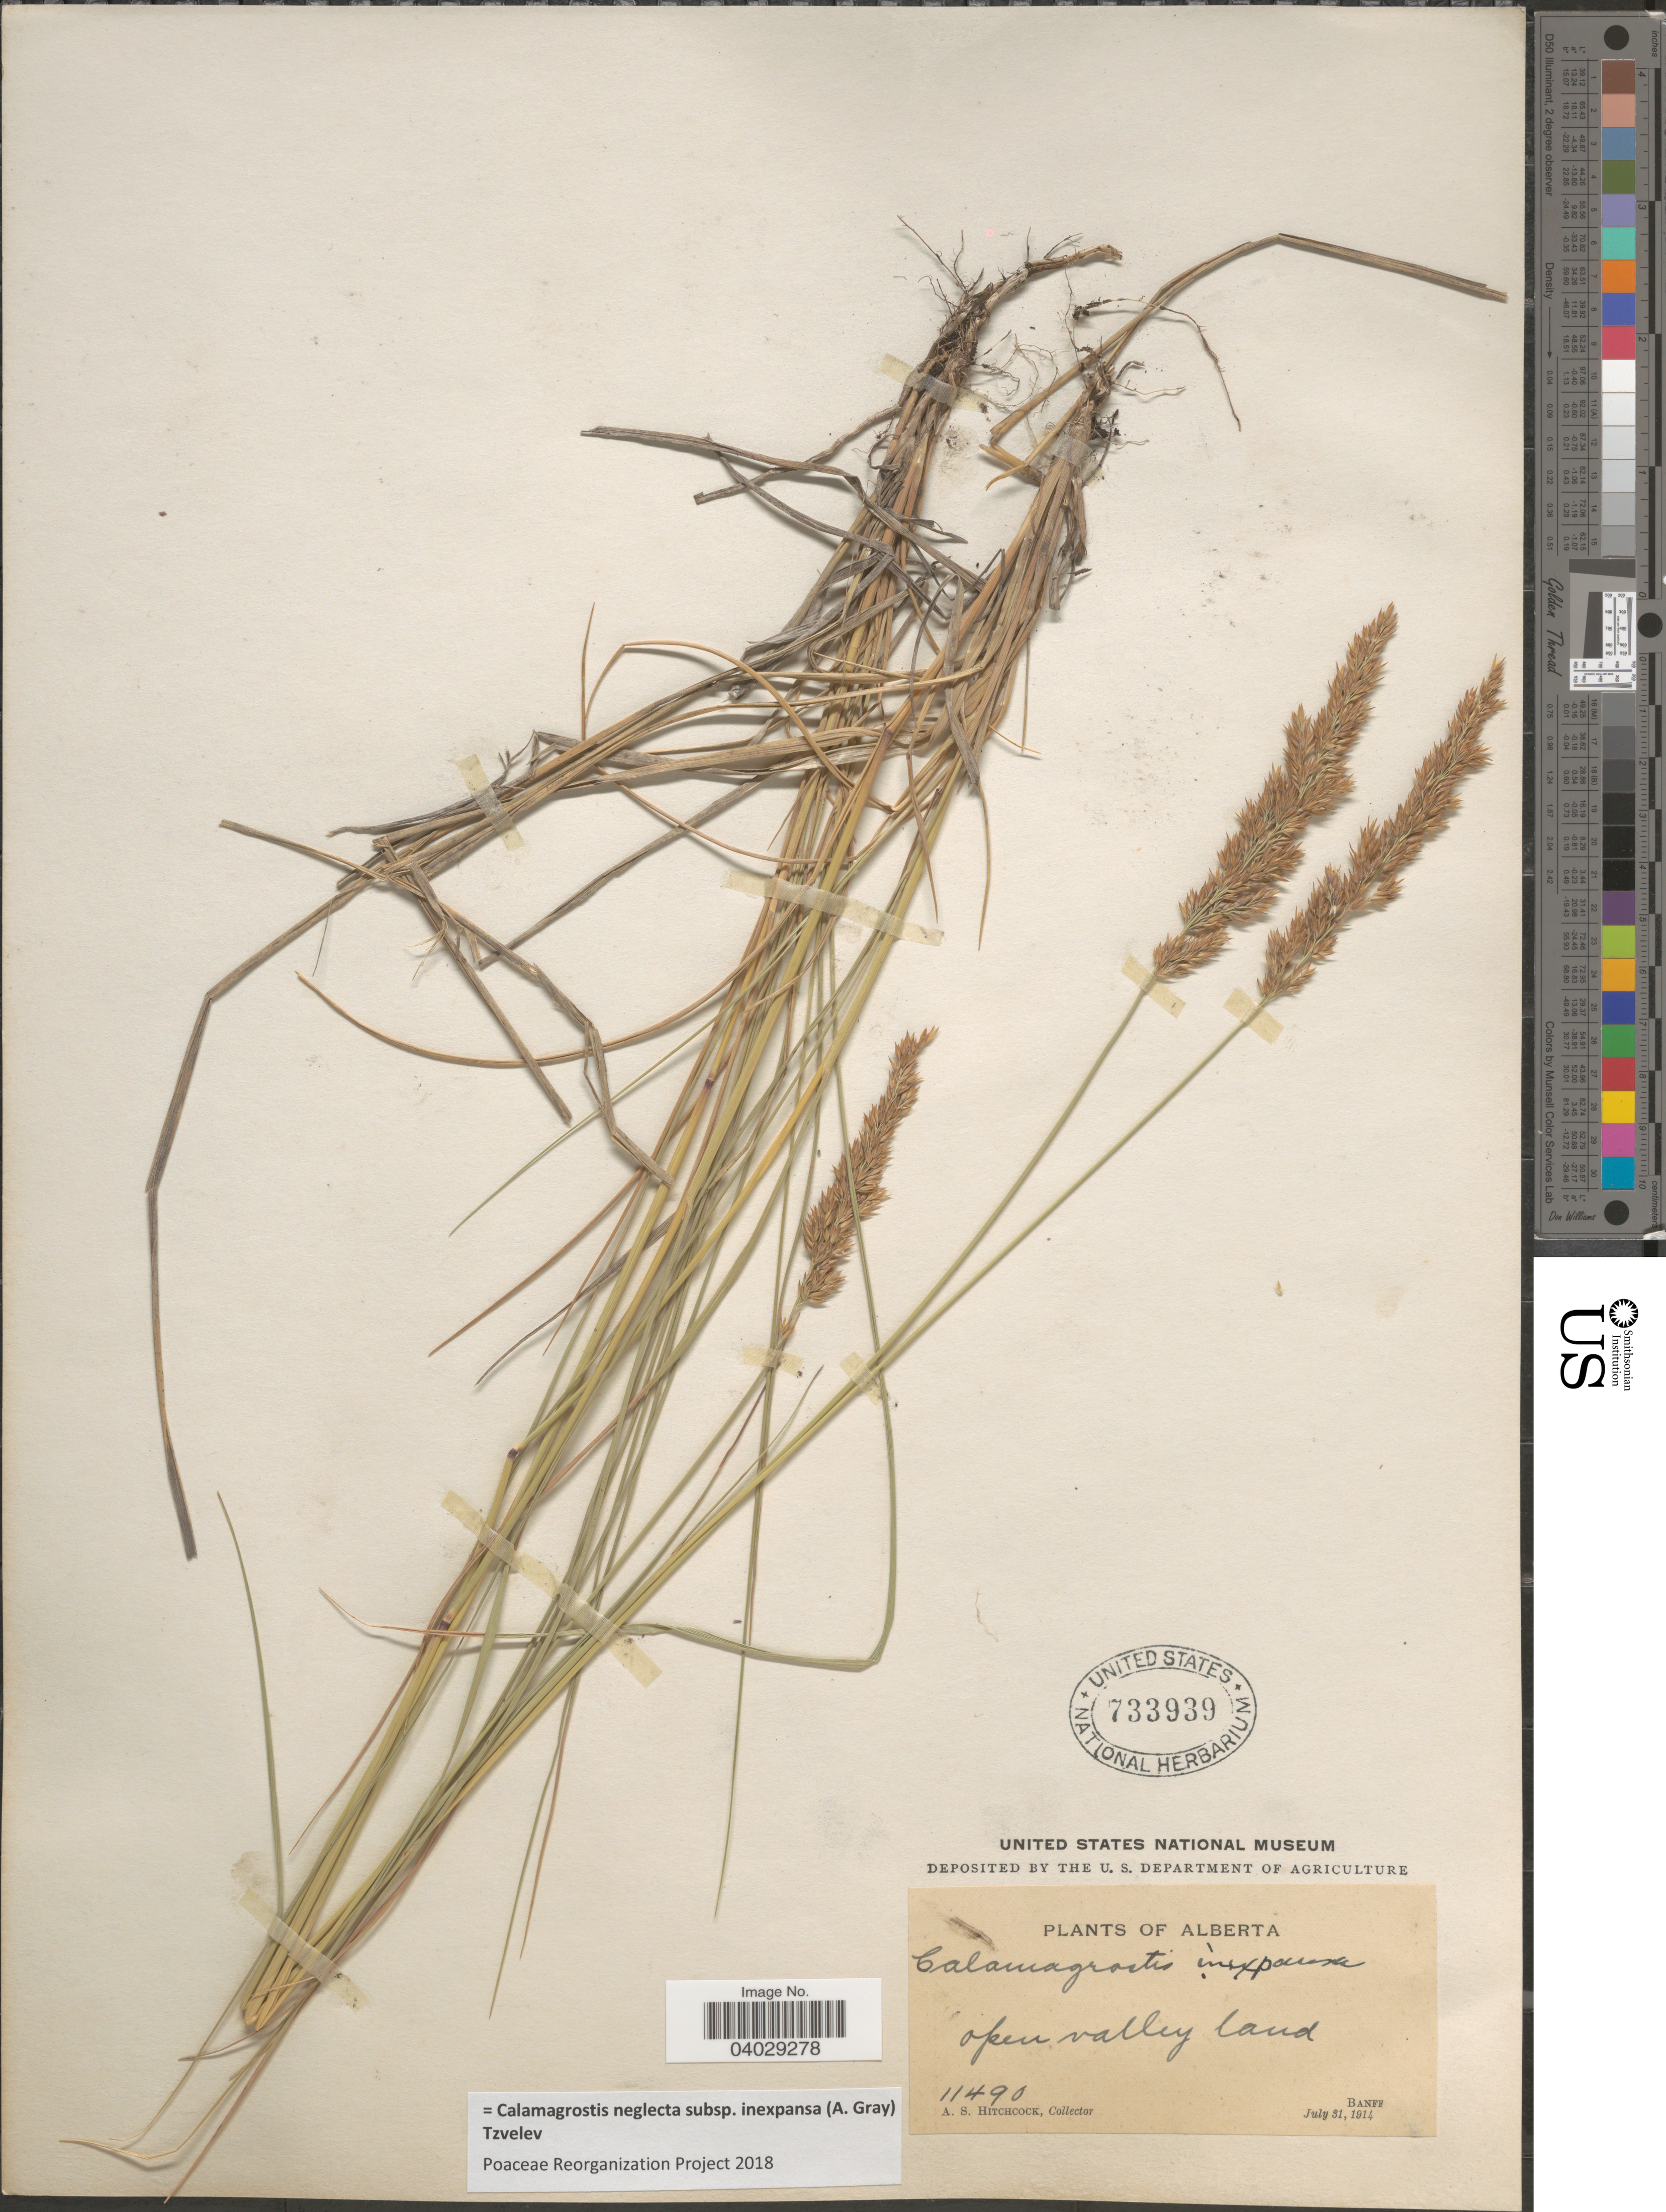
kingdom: Plantae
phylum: Tracheophyta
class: Liliopsida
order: Poales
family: Poaceae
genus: Calamagrostis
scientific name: Calamagrostis neglecta subsp. inexpansa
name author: (A. Gray) Tzvelev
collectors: A. S. Hitchcock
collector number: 11490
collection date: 1914-07-31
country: Canada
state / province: Alberta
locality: Open valley land. Banff.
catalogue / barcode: US 733939